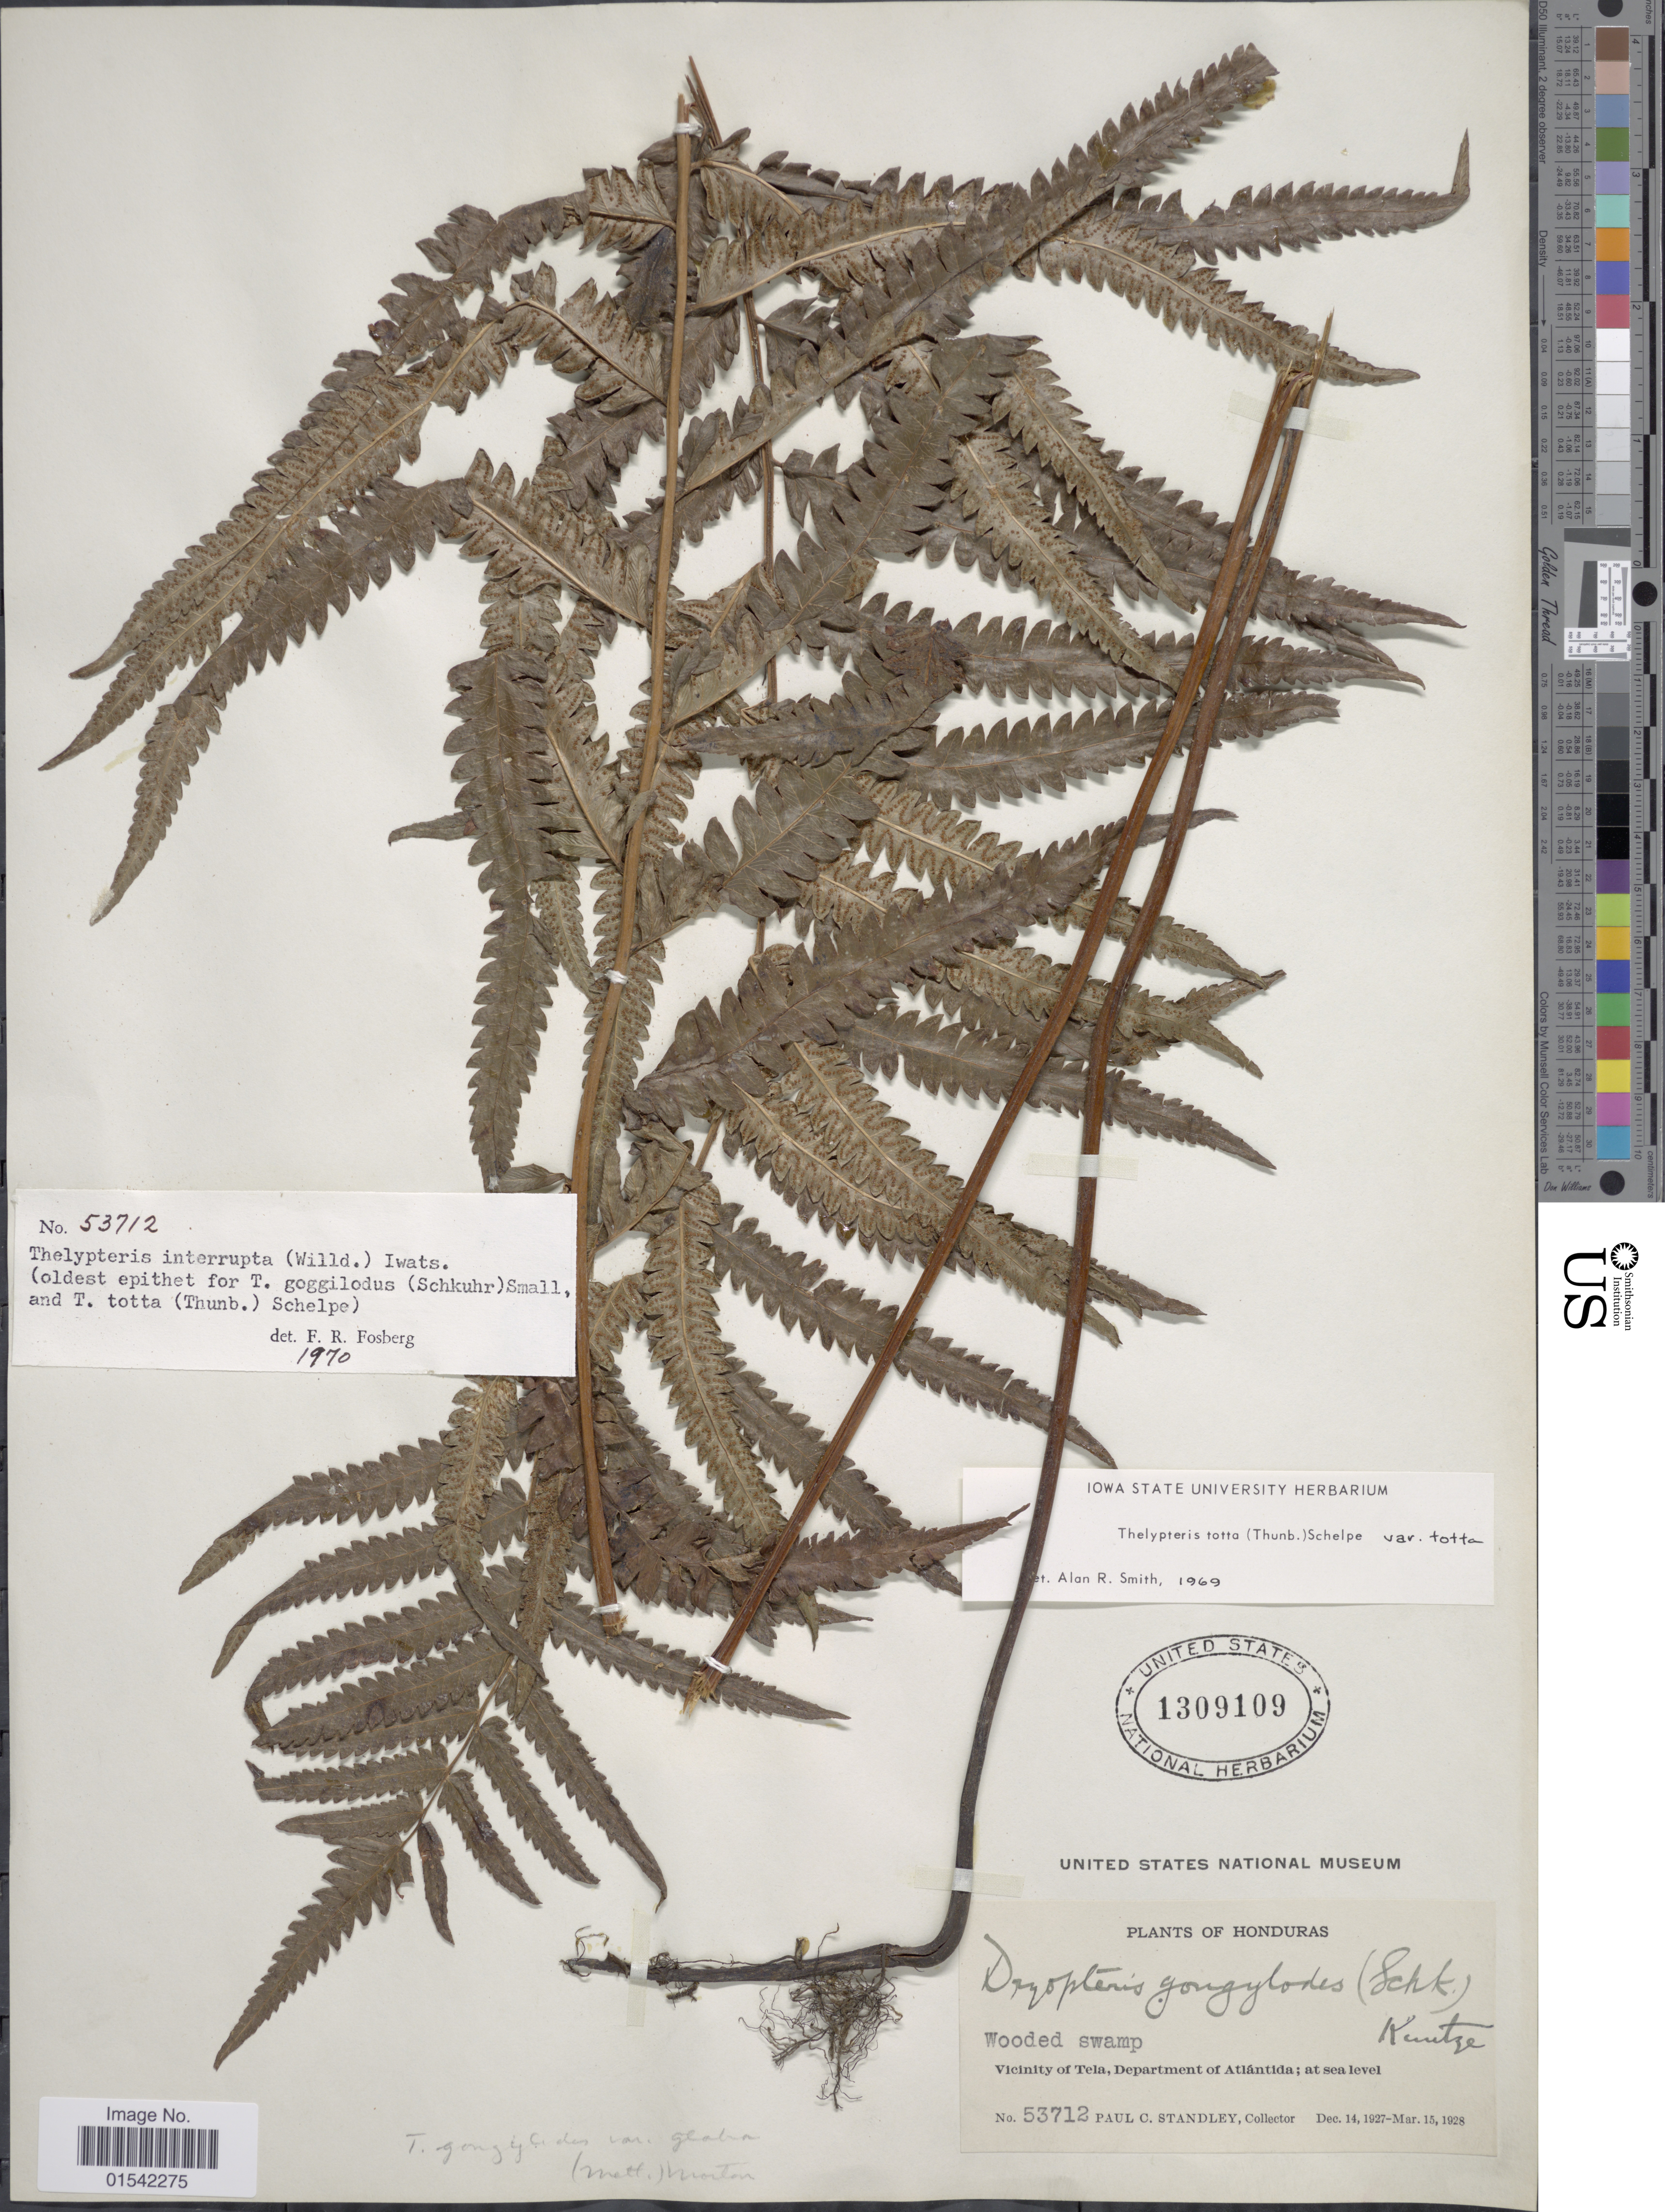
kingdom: Plantae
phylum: Tracheophyta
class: Polypodiopsida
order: Polypodiales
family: Thelypteridaceae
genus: Cyclosorus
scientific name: Cyclosorus interruptus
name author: (Willd.) H. Itô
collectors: P. C. Standley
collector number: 53712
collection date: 1928-12-14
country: Honduras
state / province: Atlántida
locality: Vicinity of Tela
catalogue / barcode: US 1309109